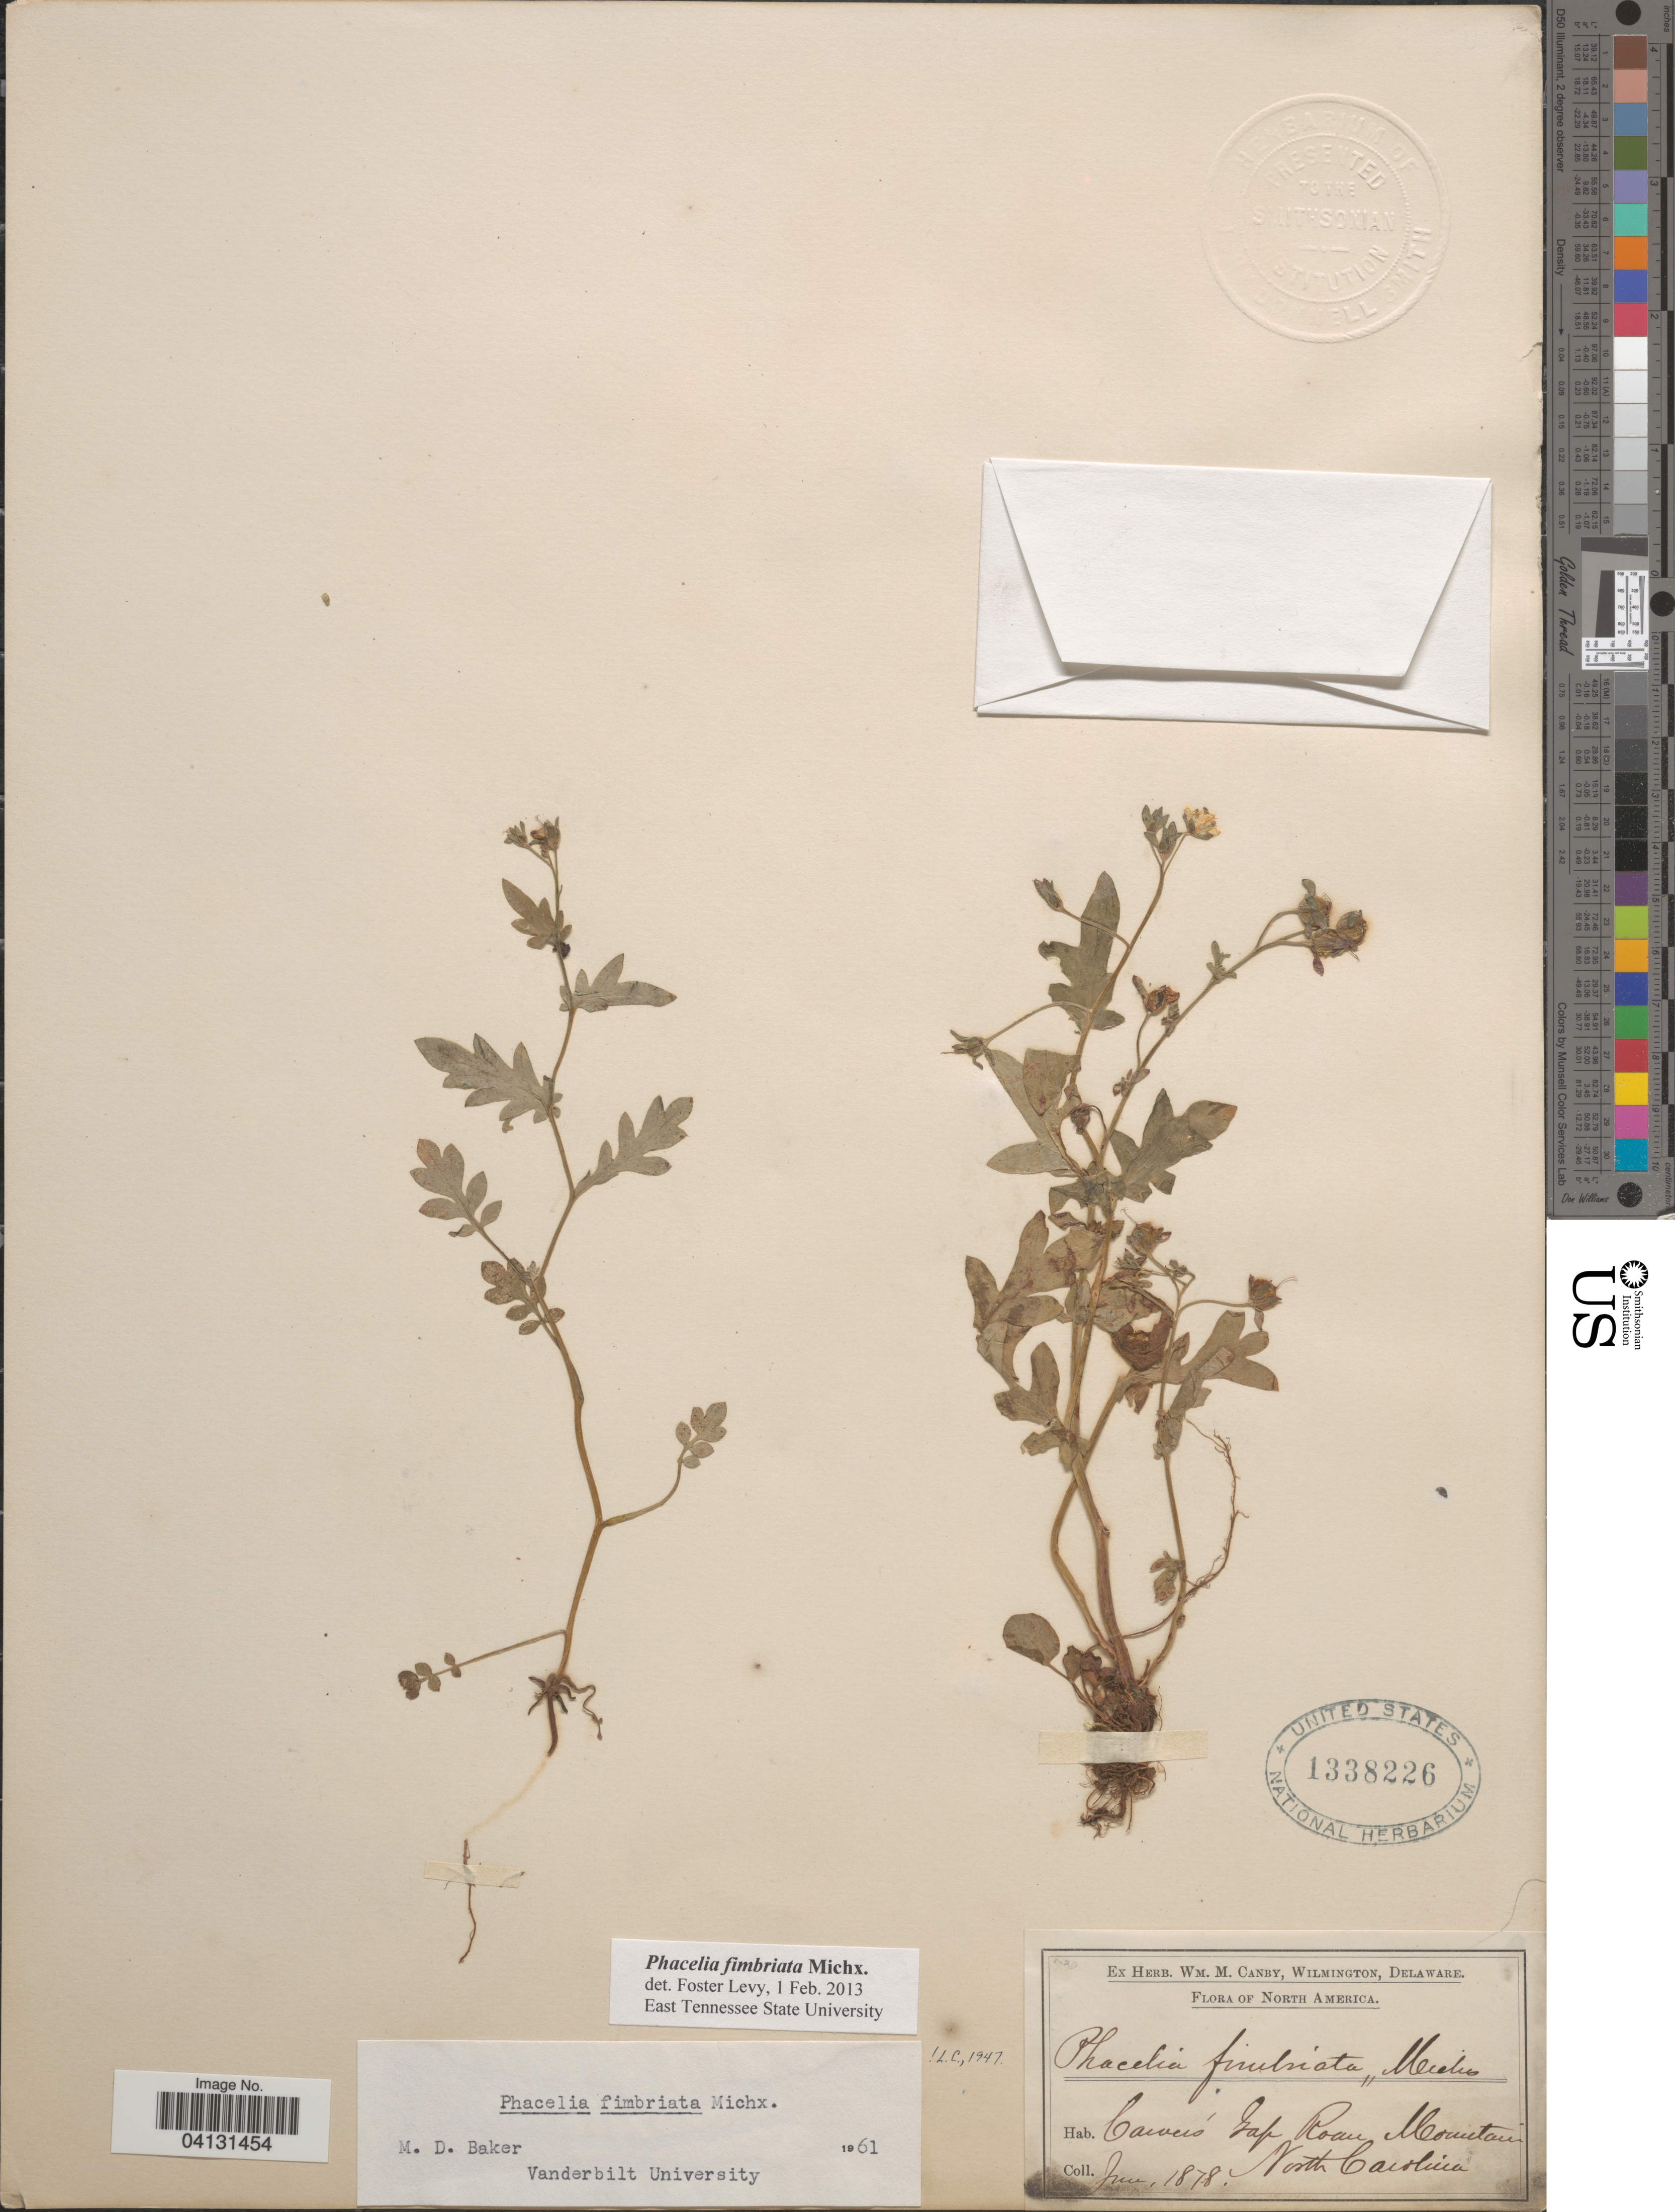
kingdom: Plantae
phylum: Tracheophyta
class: Magnoliopsida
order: Boraginales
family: Hydrophyllaceae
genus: Phacelia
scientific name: Phacelia fimbriata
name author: Michx.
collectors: ex herb. W.M. Canby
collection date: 1878-06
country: United States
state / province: North Carolina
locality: Carver's Gap Mountain.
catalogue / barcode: US 1338226